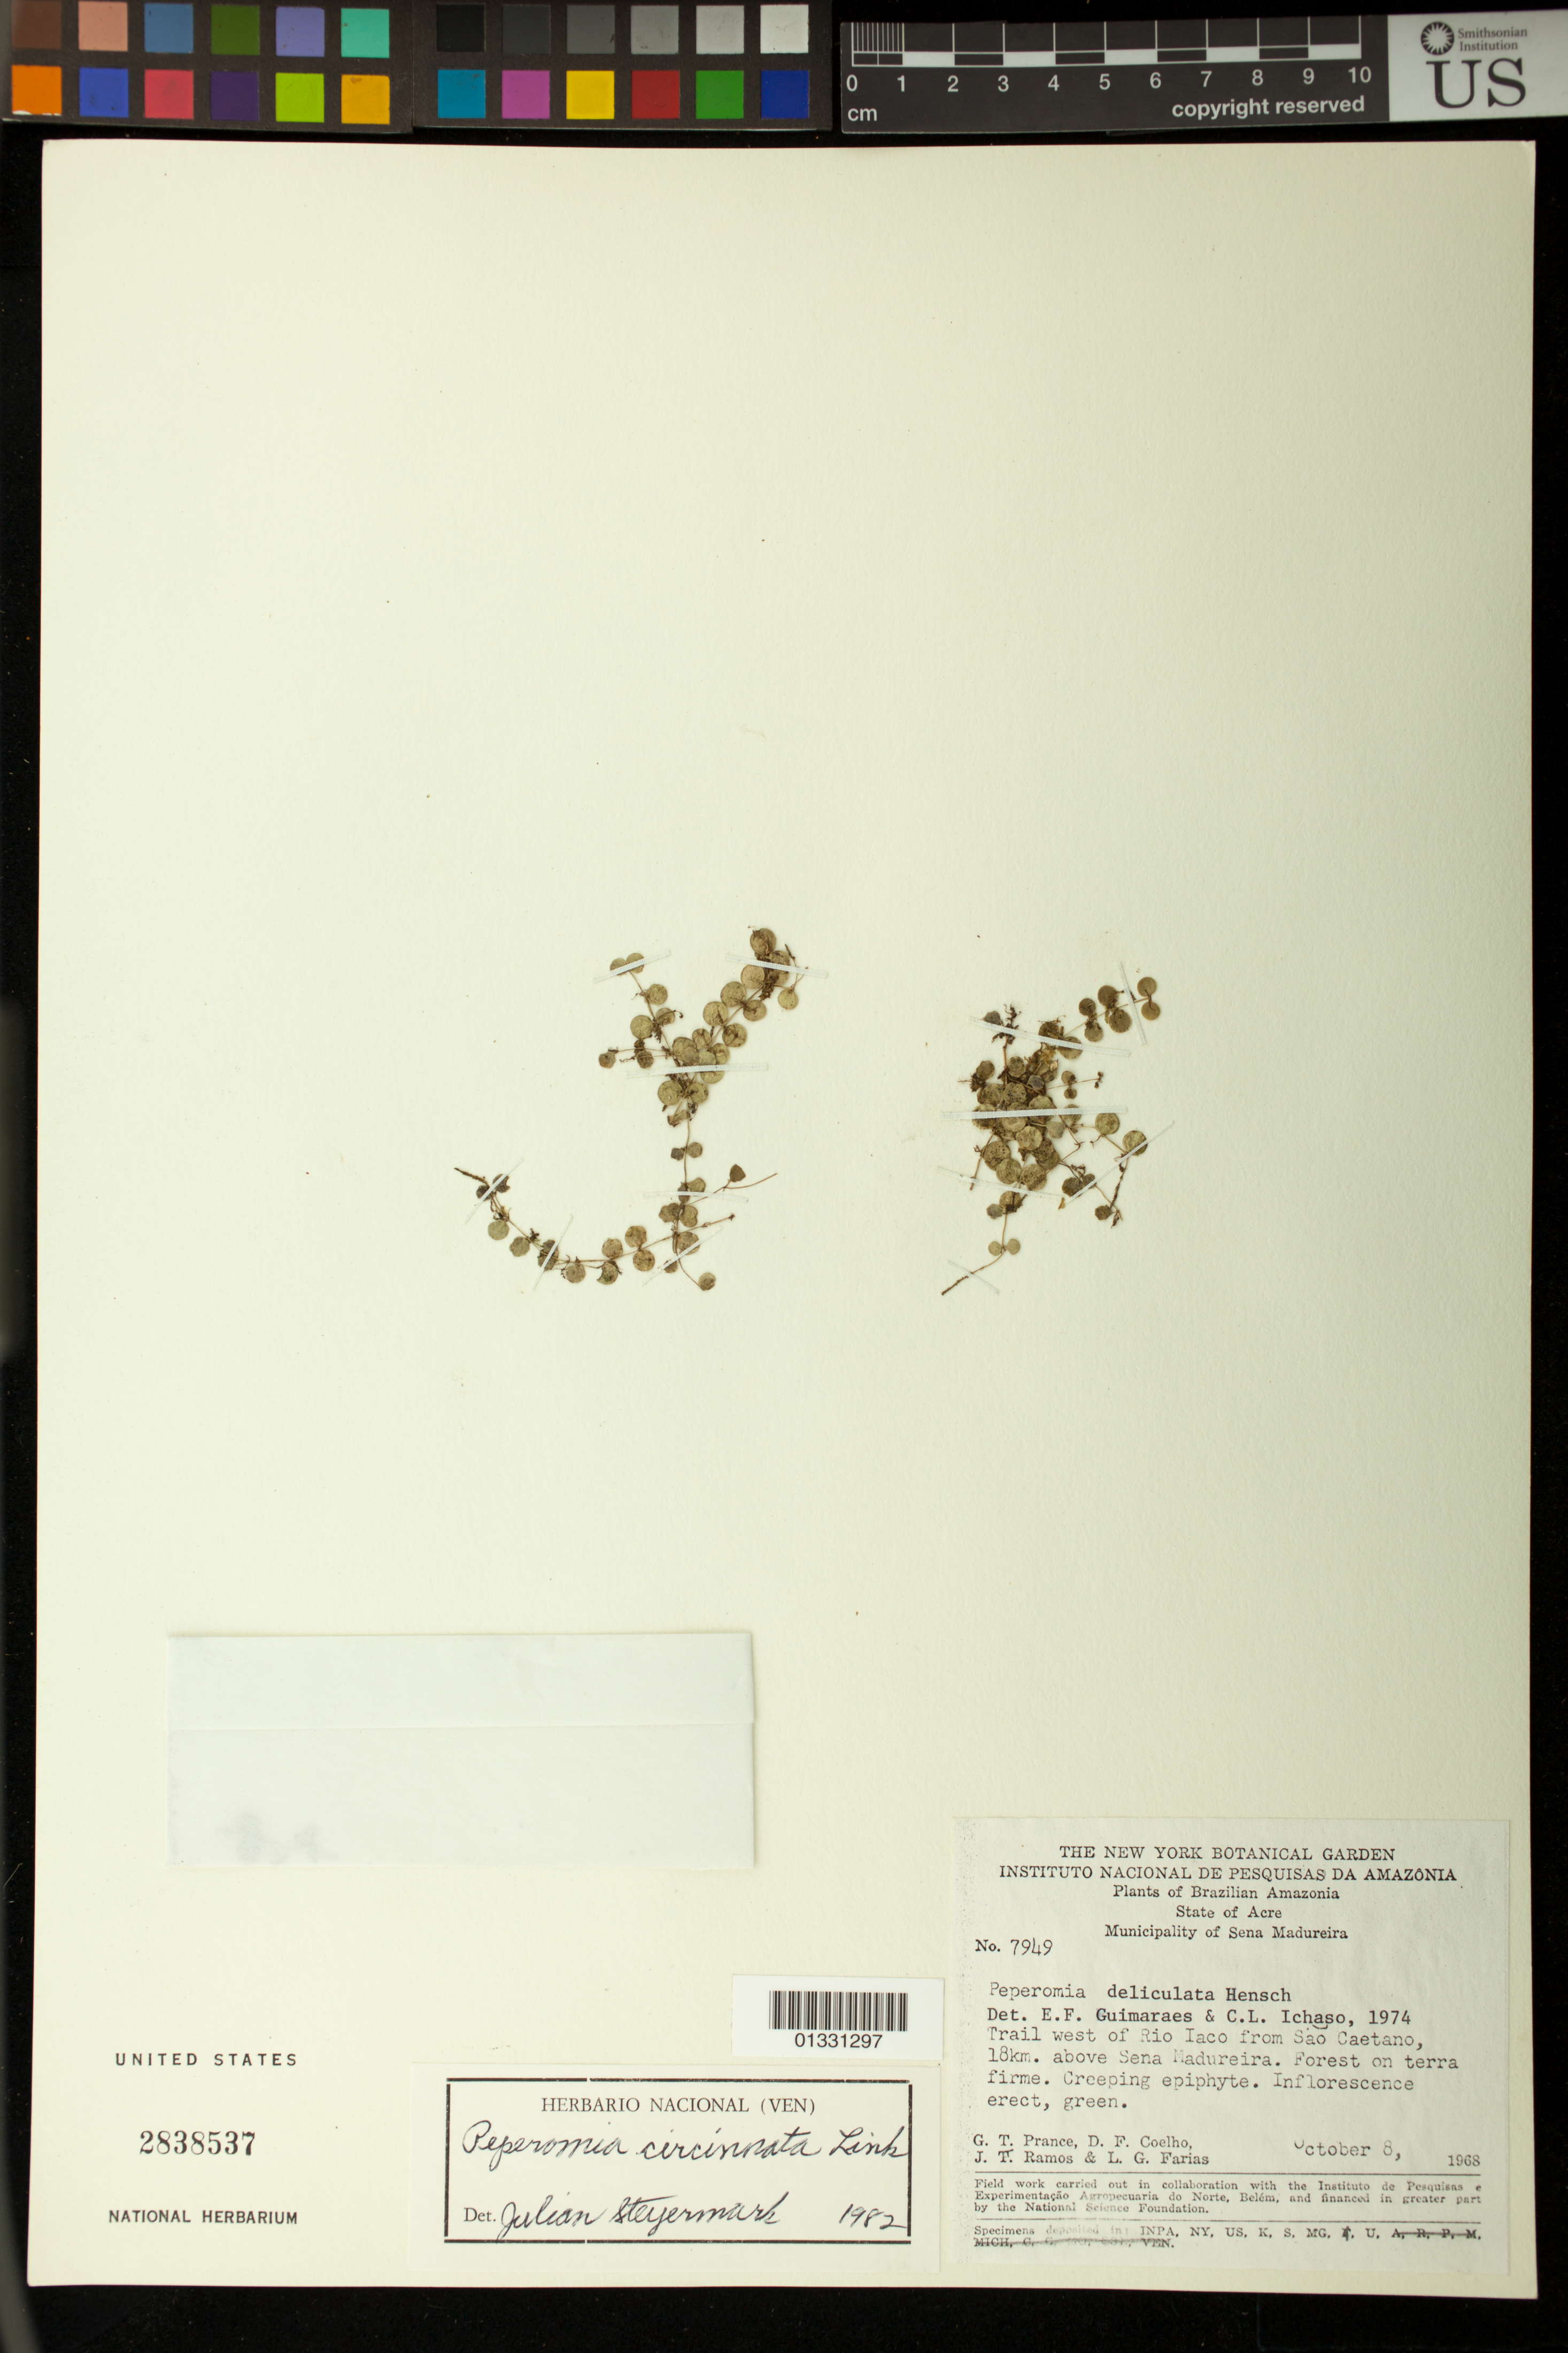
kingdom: Plantae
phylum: Tracheophyta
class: Magnoliopsida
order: Piperales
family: Piperaceae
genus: Peperomia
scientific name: Peperomia circinnata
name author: Link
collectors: G. T. Prance, D. F. Coêlho, J. F. Ramos & L. G. Farias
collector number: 7949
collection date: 1968-10-08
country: Brazil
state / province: Acre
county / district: Sena Madureira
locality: Trail west of Rio Iaco from São Caetano, 18 km above Sena Madureira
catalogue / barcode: US 2838537